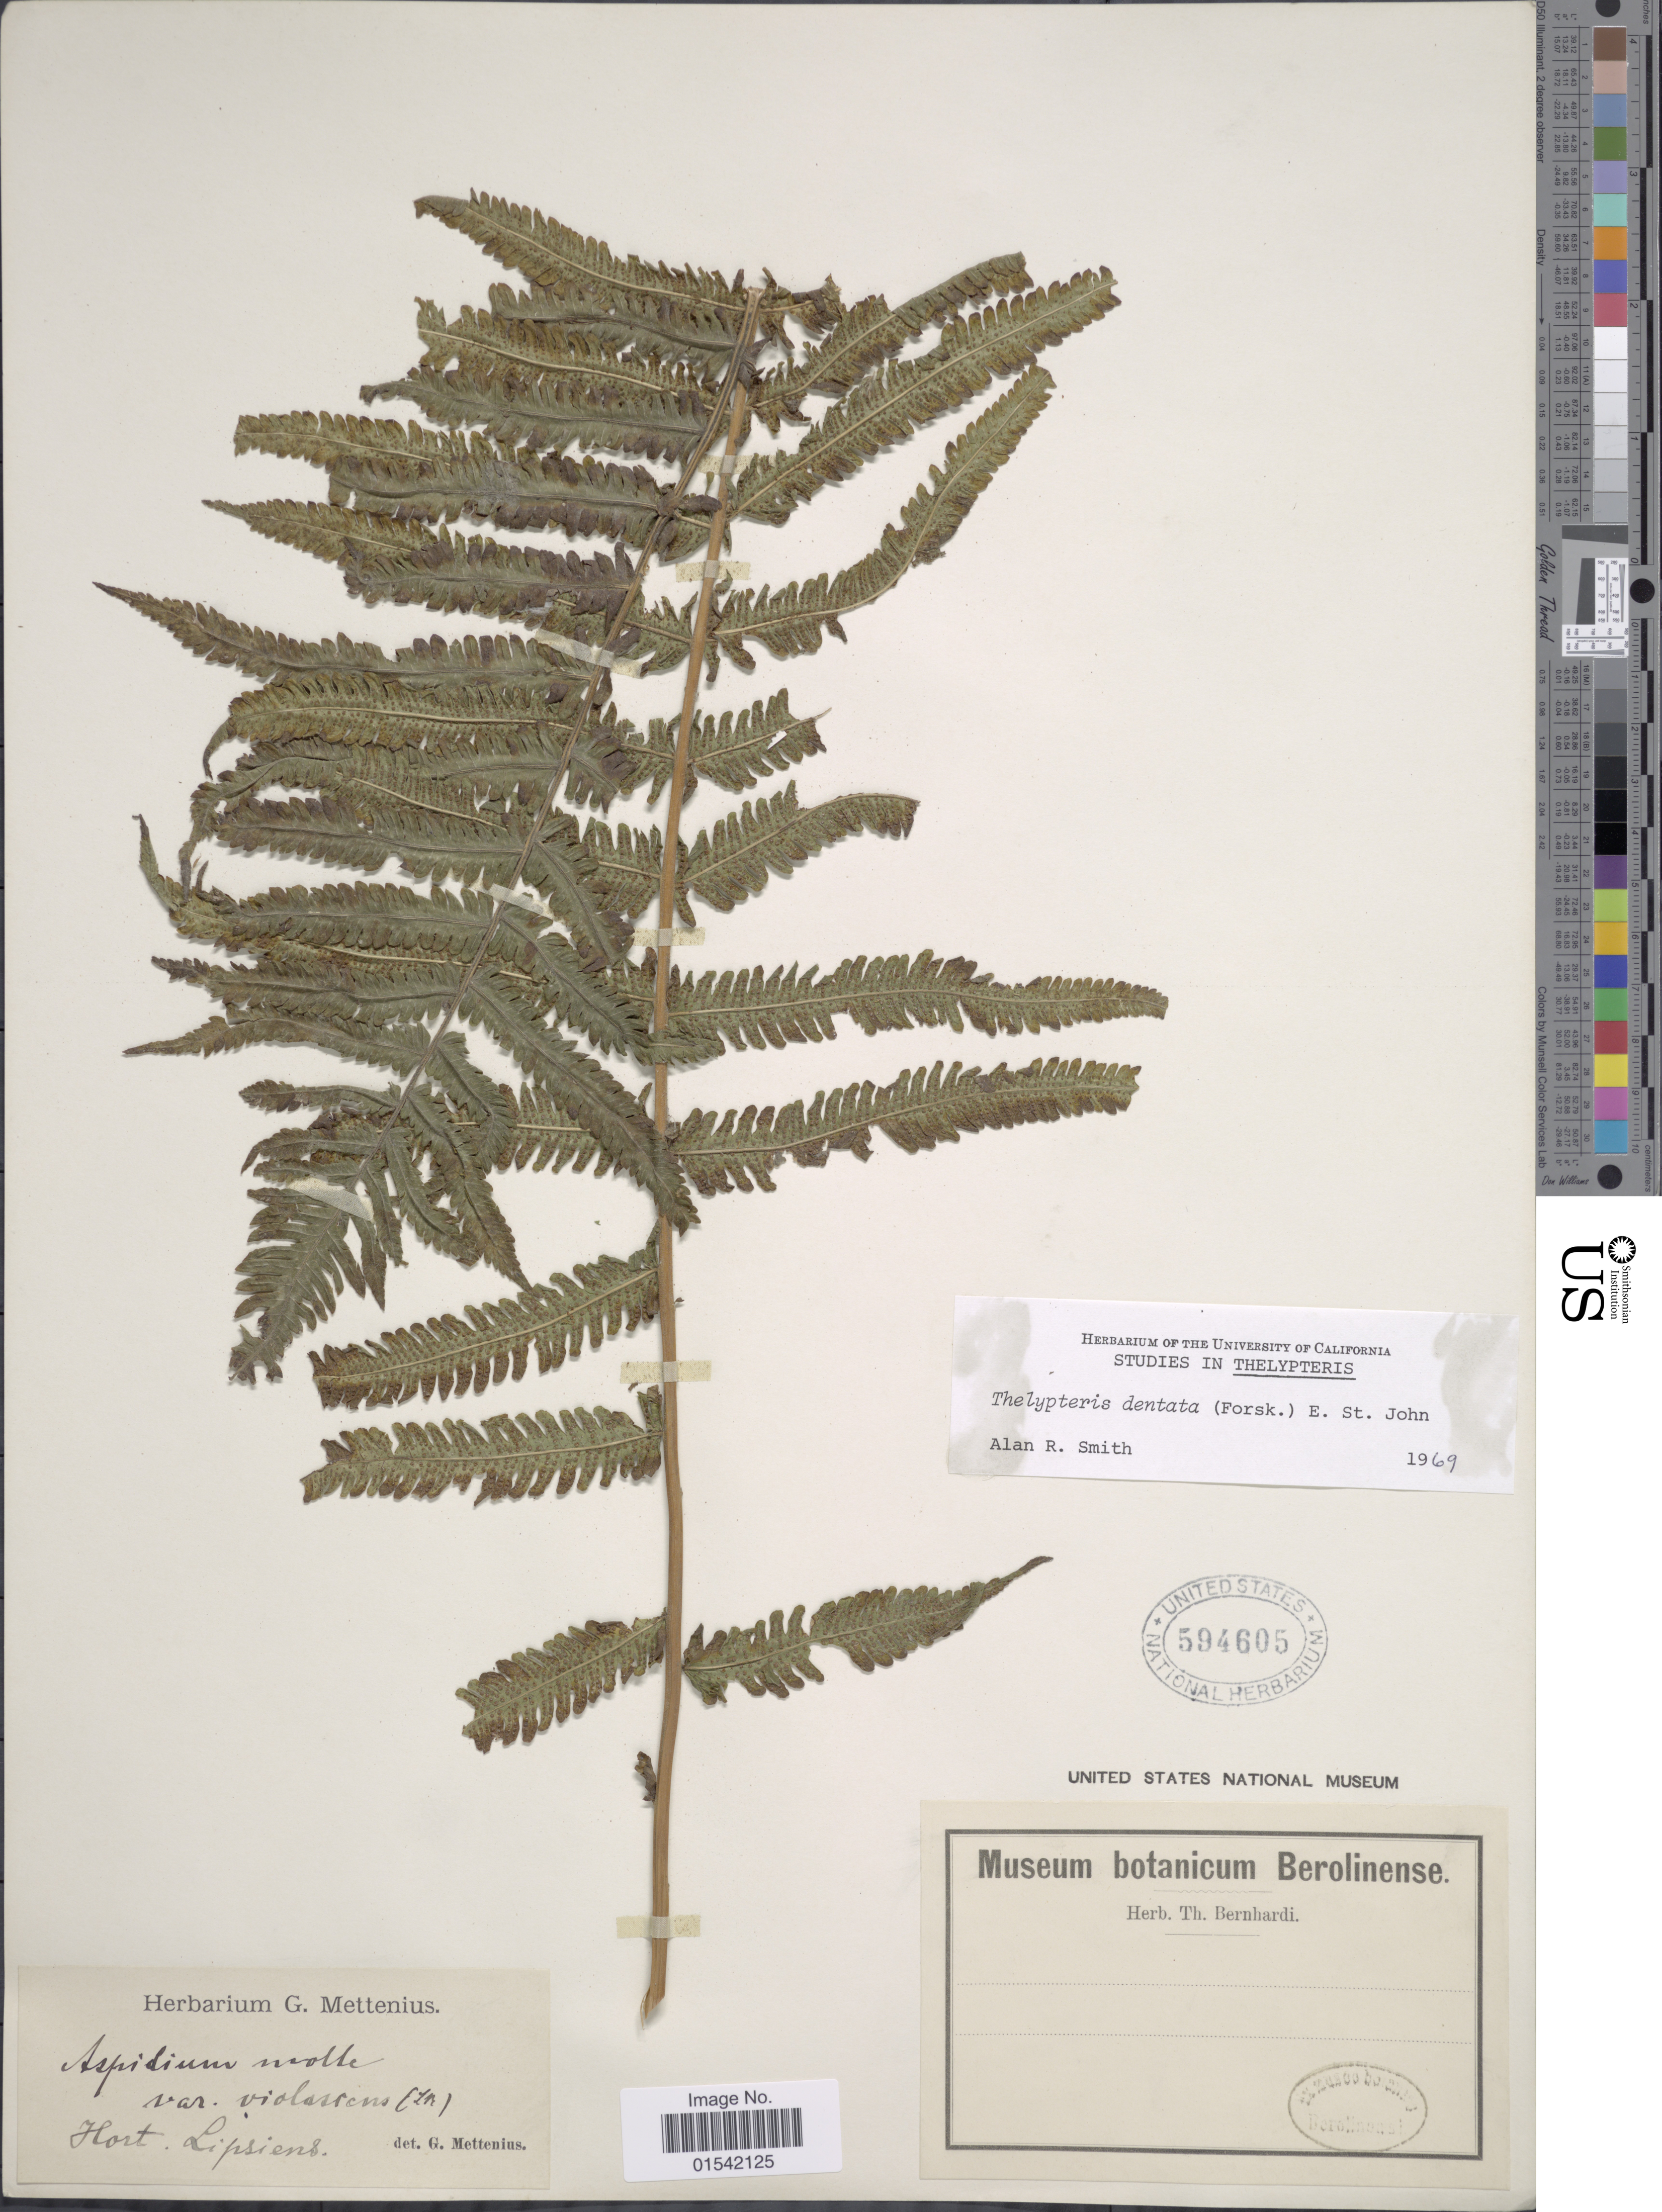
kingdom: Plantae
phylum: Tracheophyta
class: Polypodiopsida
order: Polypodiales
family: Thelypteridaceae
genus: Cyclosorus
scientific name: Cyclosorus dentatus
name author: (Forssk.) Ching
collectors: ex herb. Mettenius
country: Germany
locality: Hort. Lipsiens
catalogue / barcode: US 594605